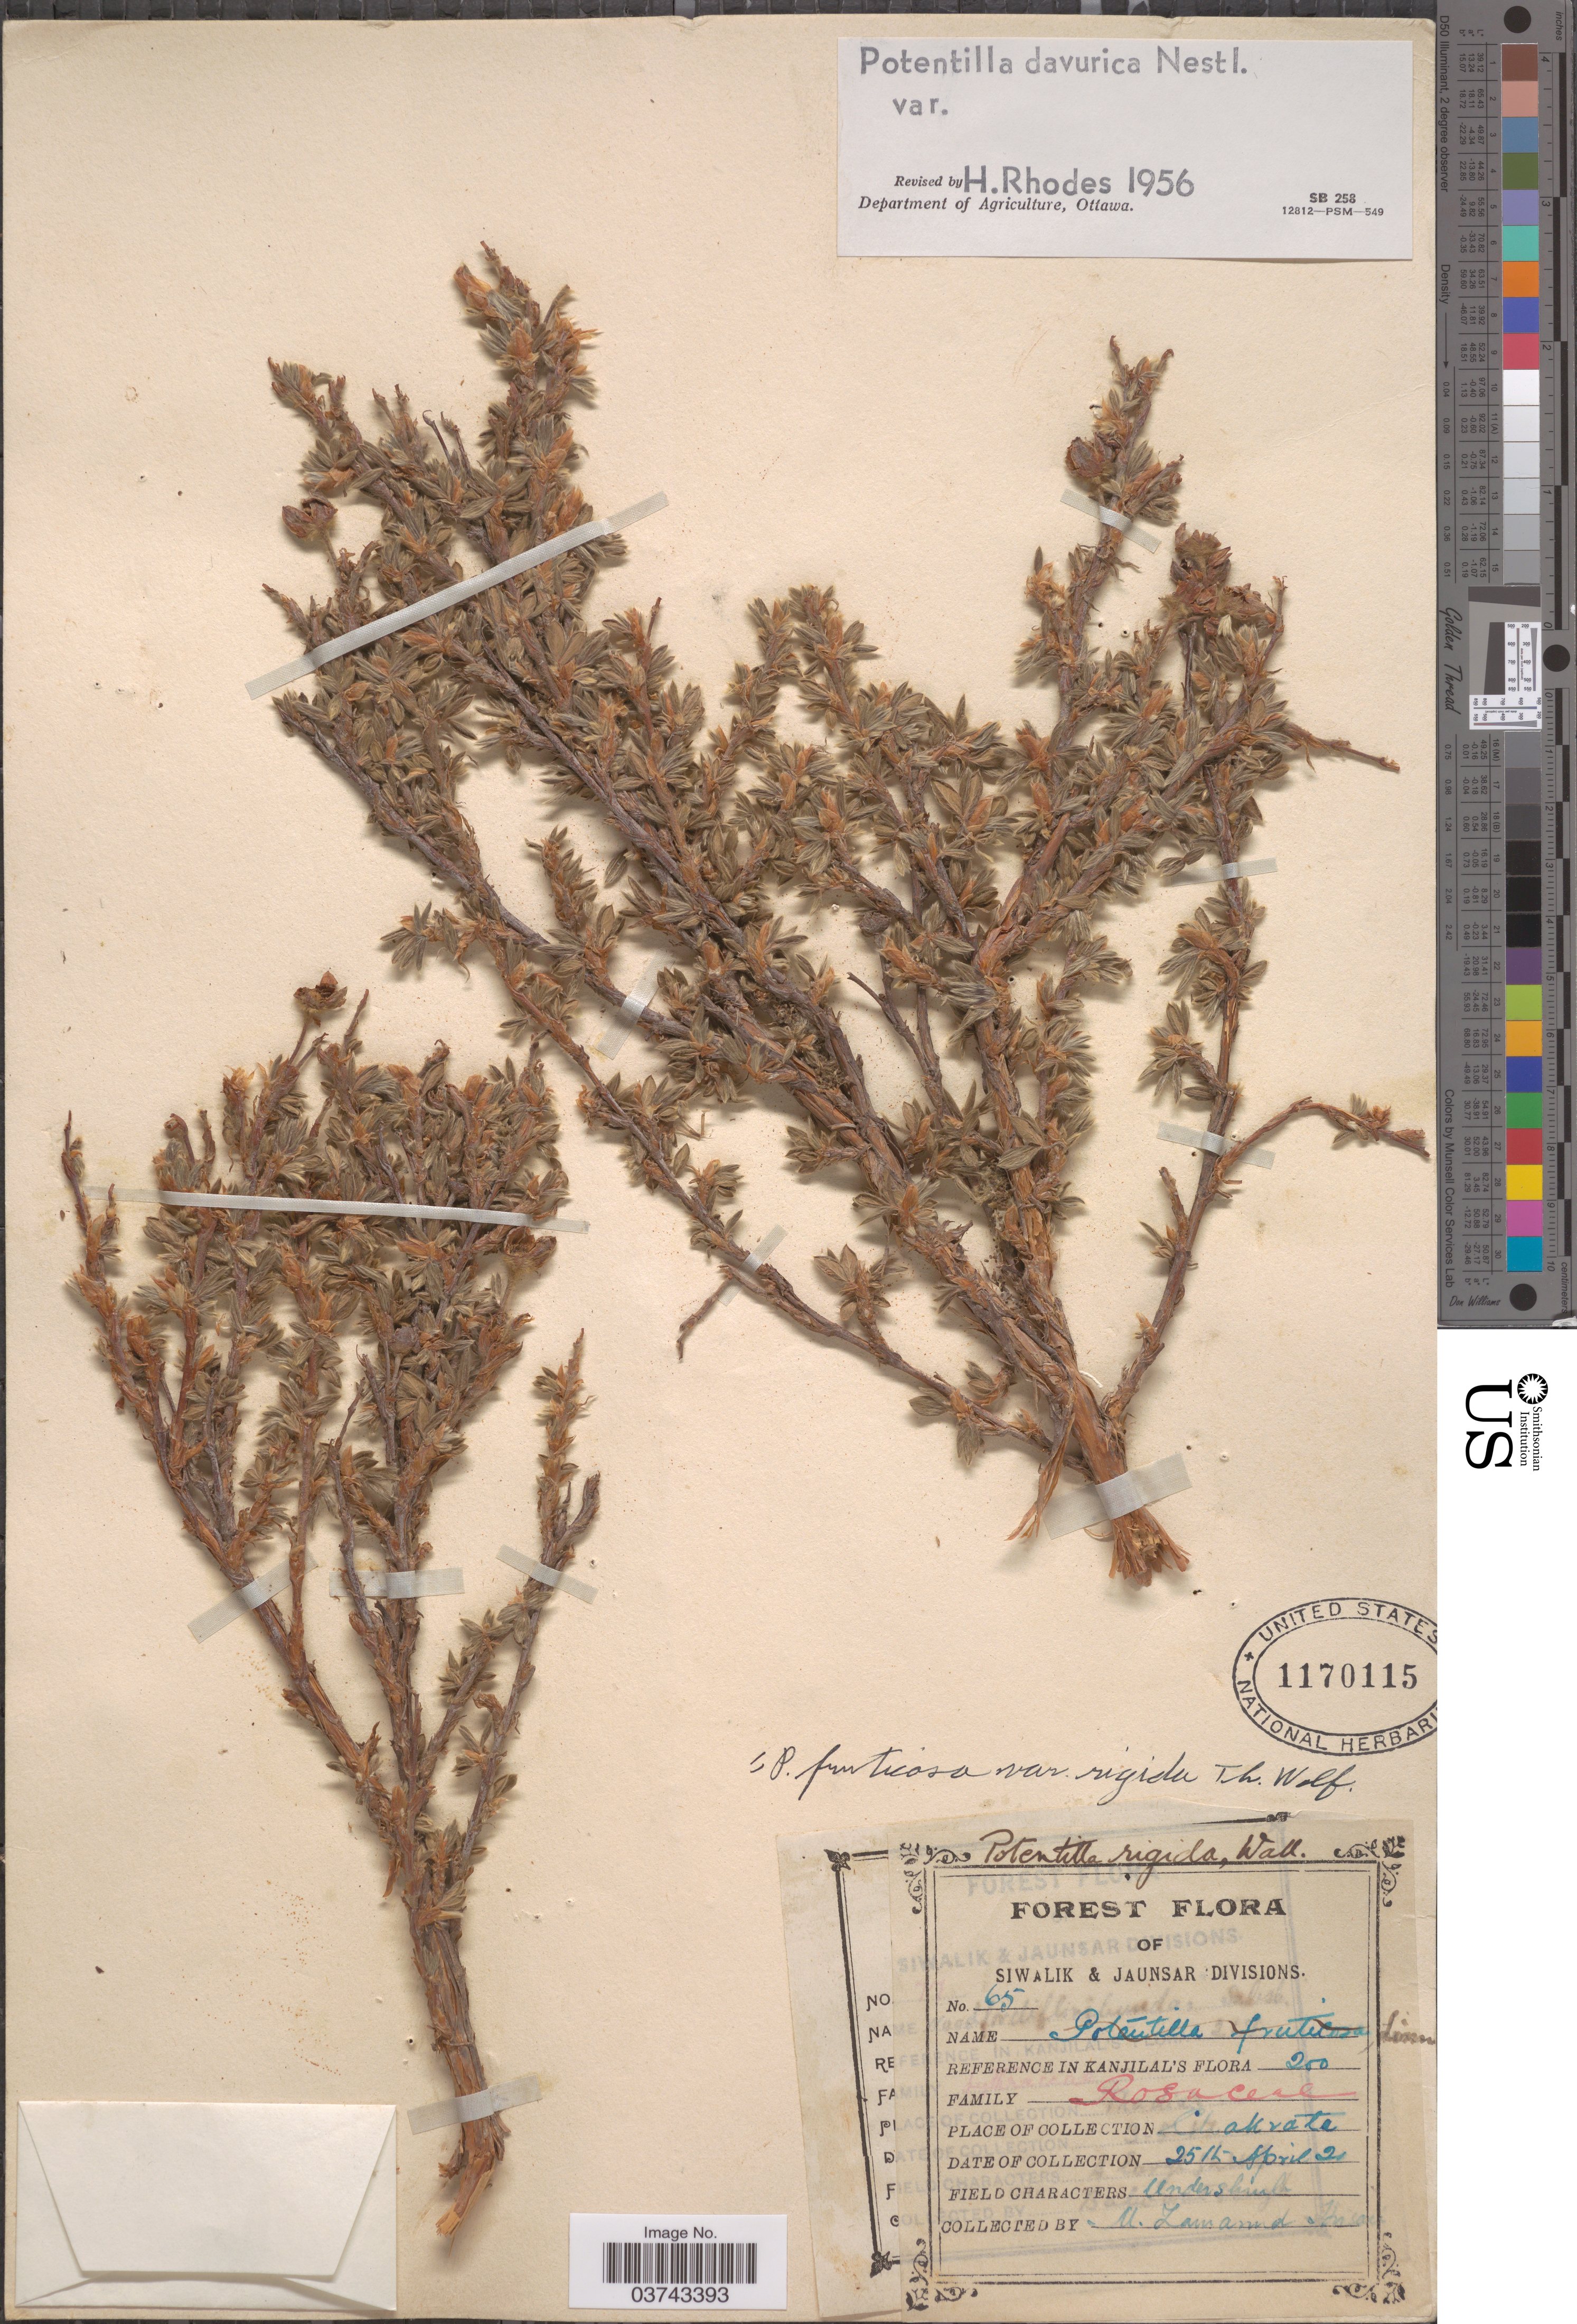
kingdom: Plantae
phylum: Tracheophyta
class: Magnoliopsida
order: Rosales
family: Rosaceae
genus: Dasiphora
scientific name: Dasiphora glabrata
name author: (Willd. ex Schltdl.) Soják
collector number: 65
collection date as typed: Transcribed d/m/y: 25/4/21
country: India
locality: Siwalik & Jaunsar Divisions. Chakrata.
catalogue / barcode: US 1170115